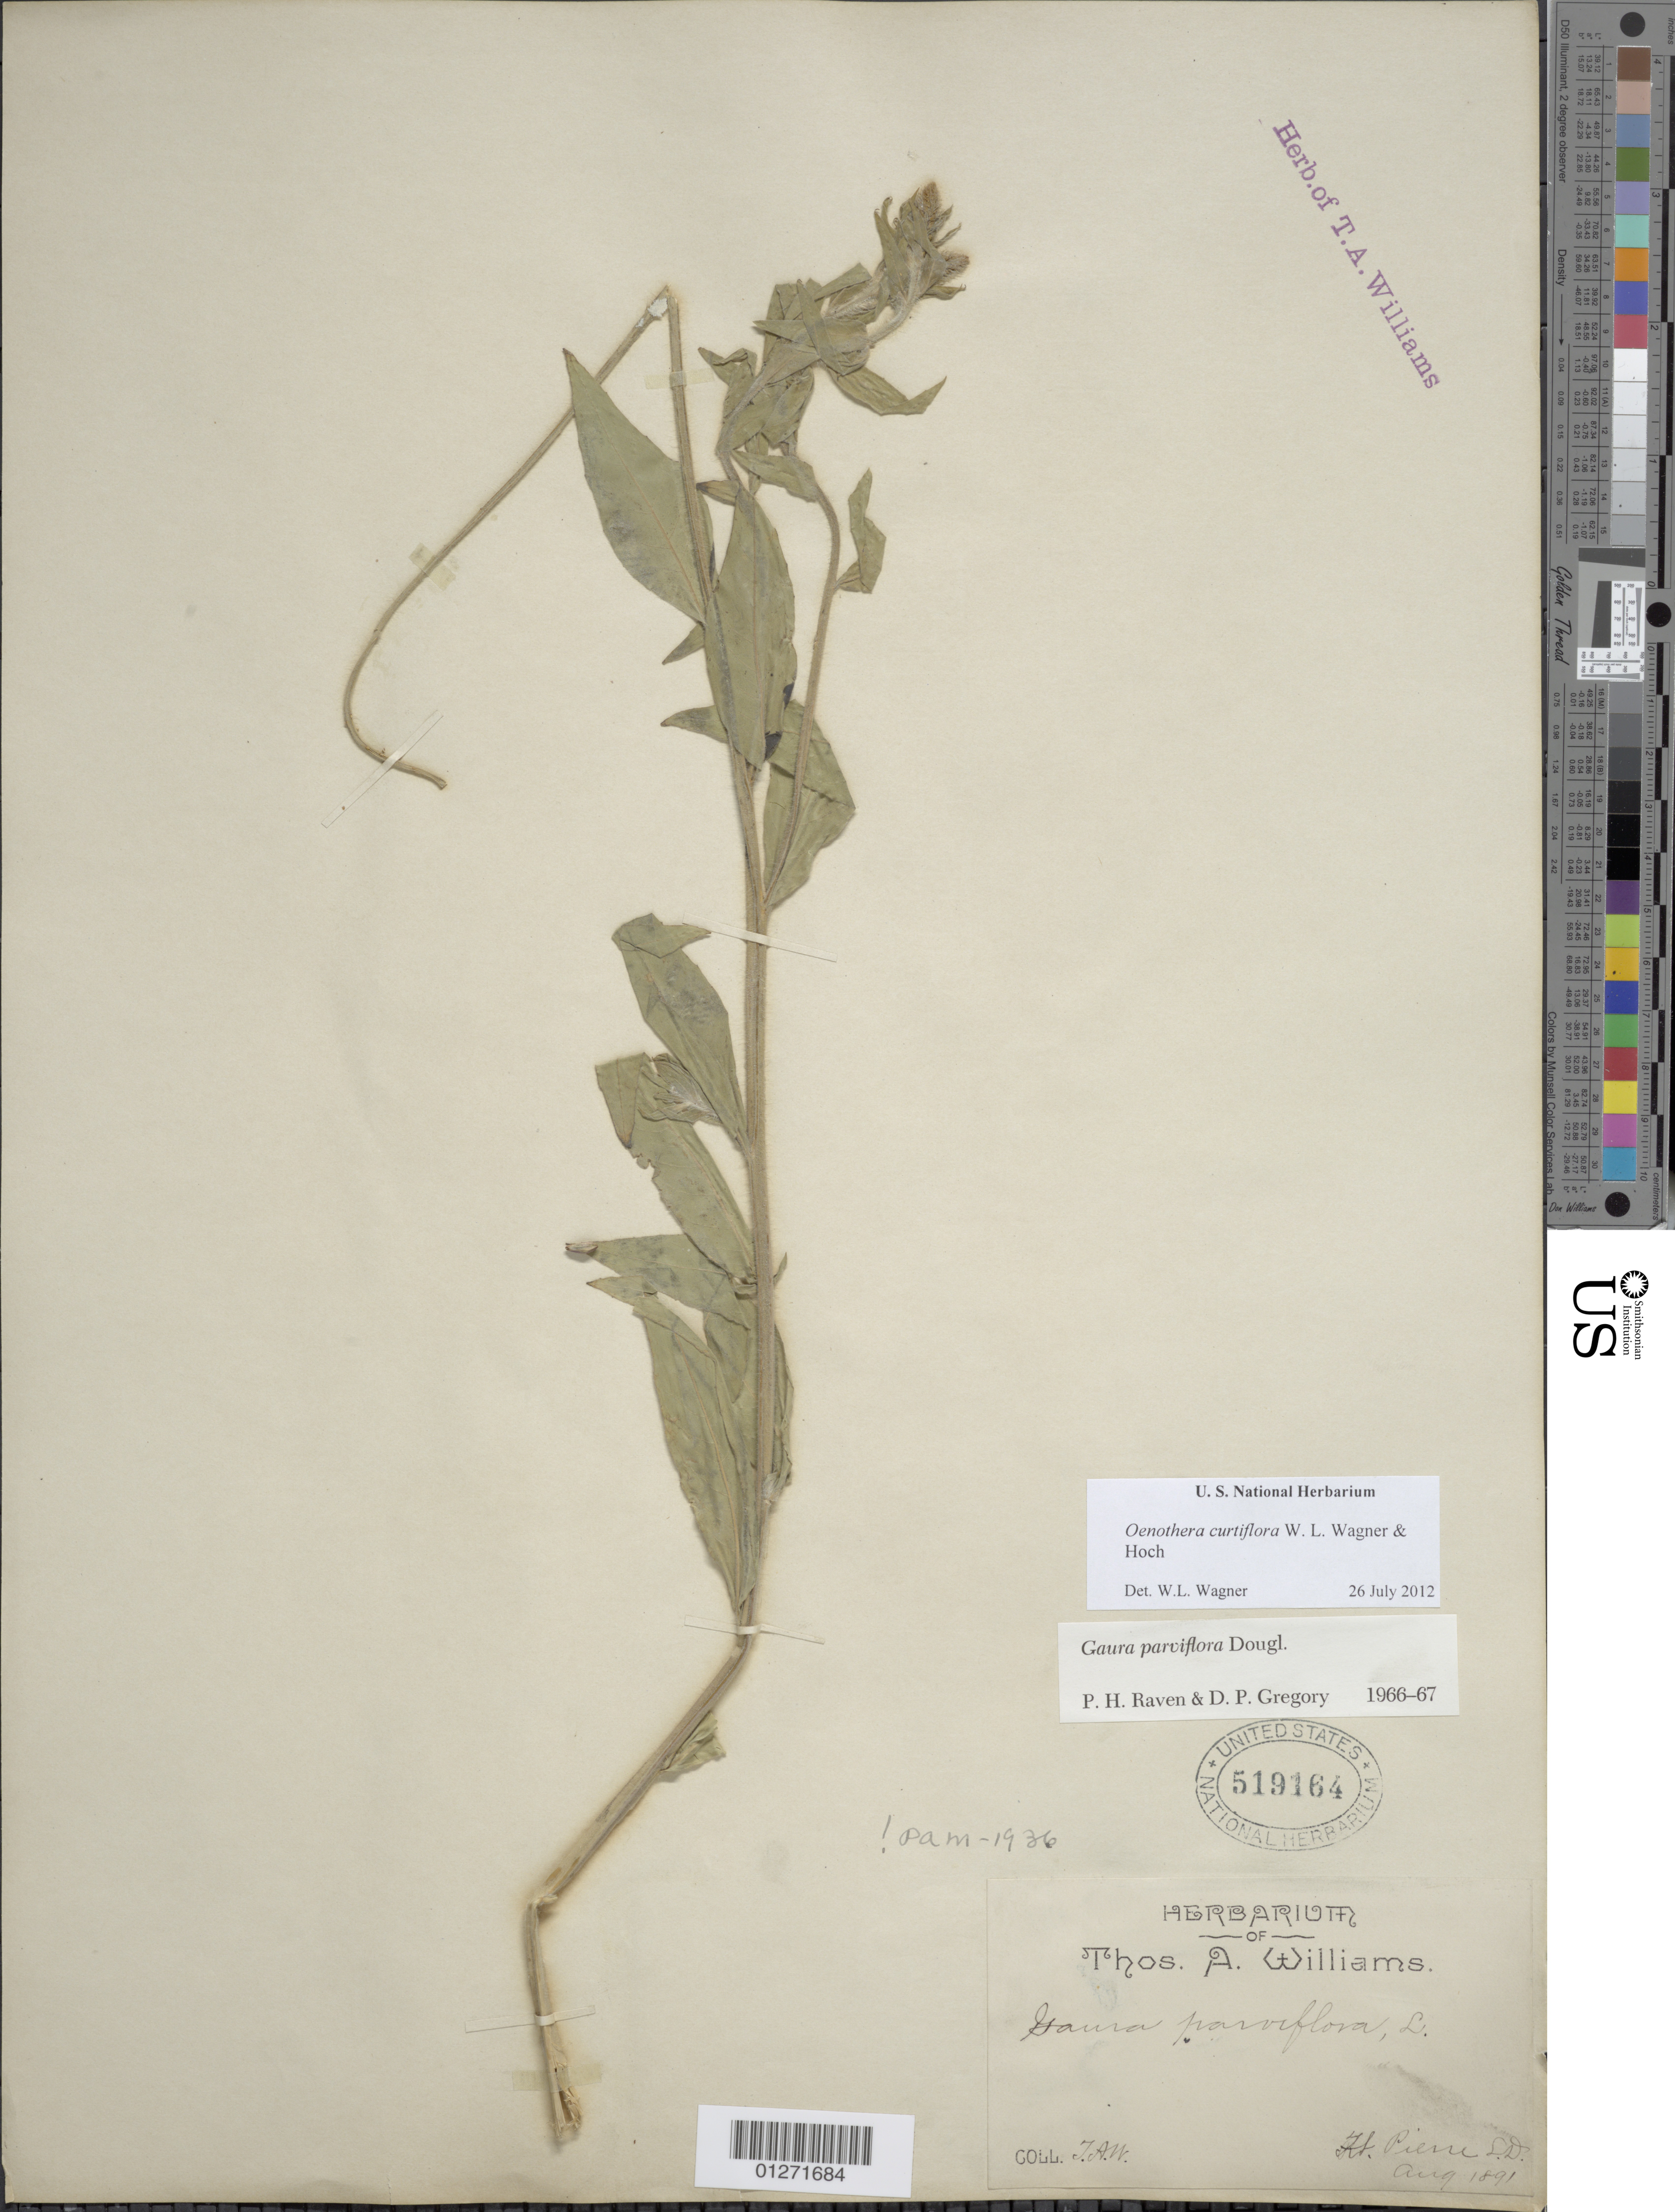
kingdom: Plantae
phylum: Tracheophyta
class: Magnoliopsida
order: Myrtales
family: Onagraceae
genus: Oenothera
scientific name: Oenothera curtiflora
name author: W.L. Wagner & Hoch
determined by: Wagner, W. L., (BOT), Smithsonian Institution - National Museum of Natural History (UNITED STATES)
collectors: T. A. Williams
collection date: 1891-08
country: United States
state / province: South Dakota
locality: Fort Pierre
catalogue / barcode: US 519164